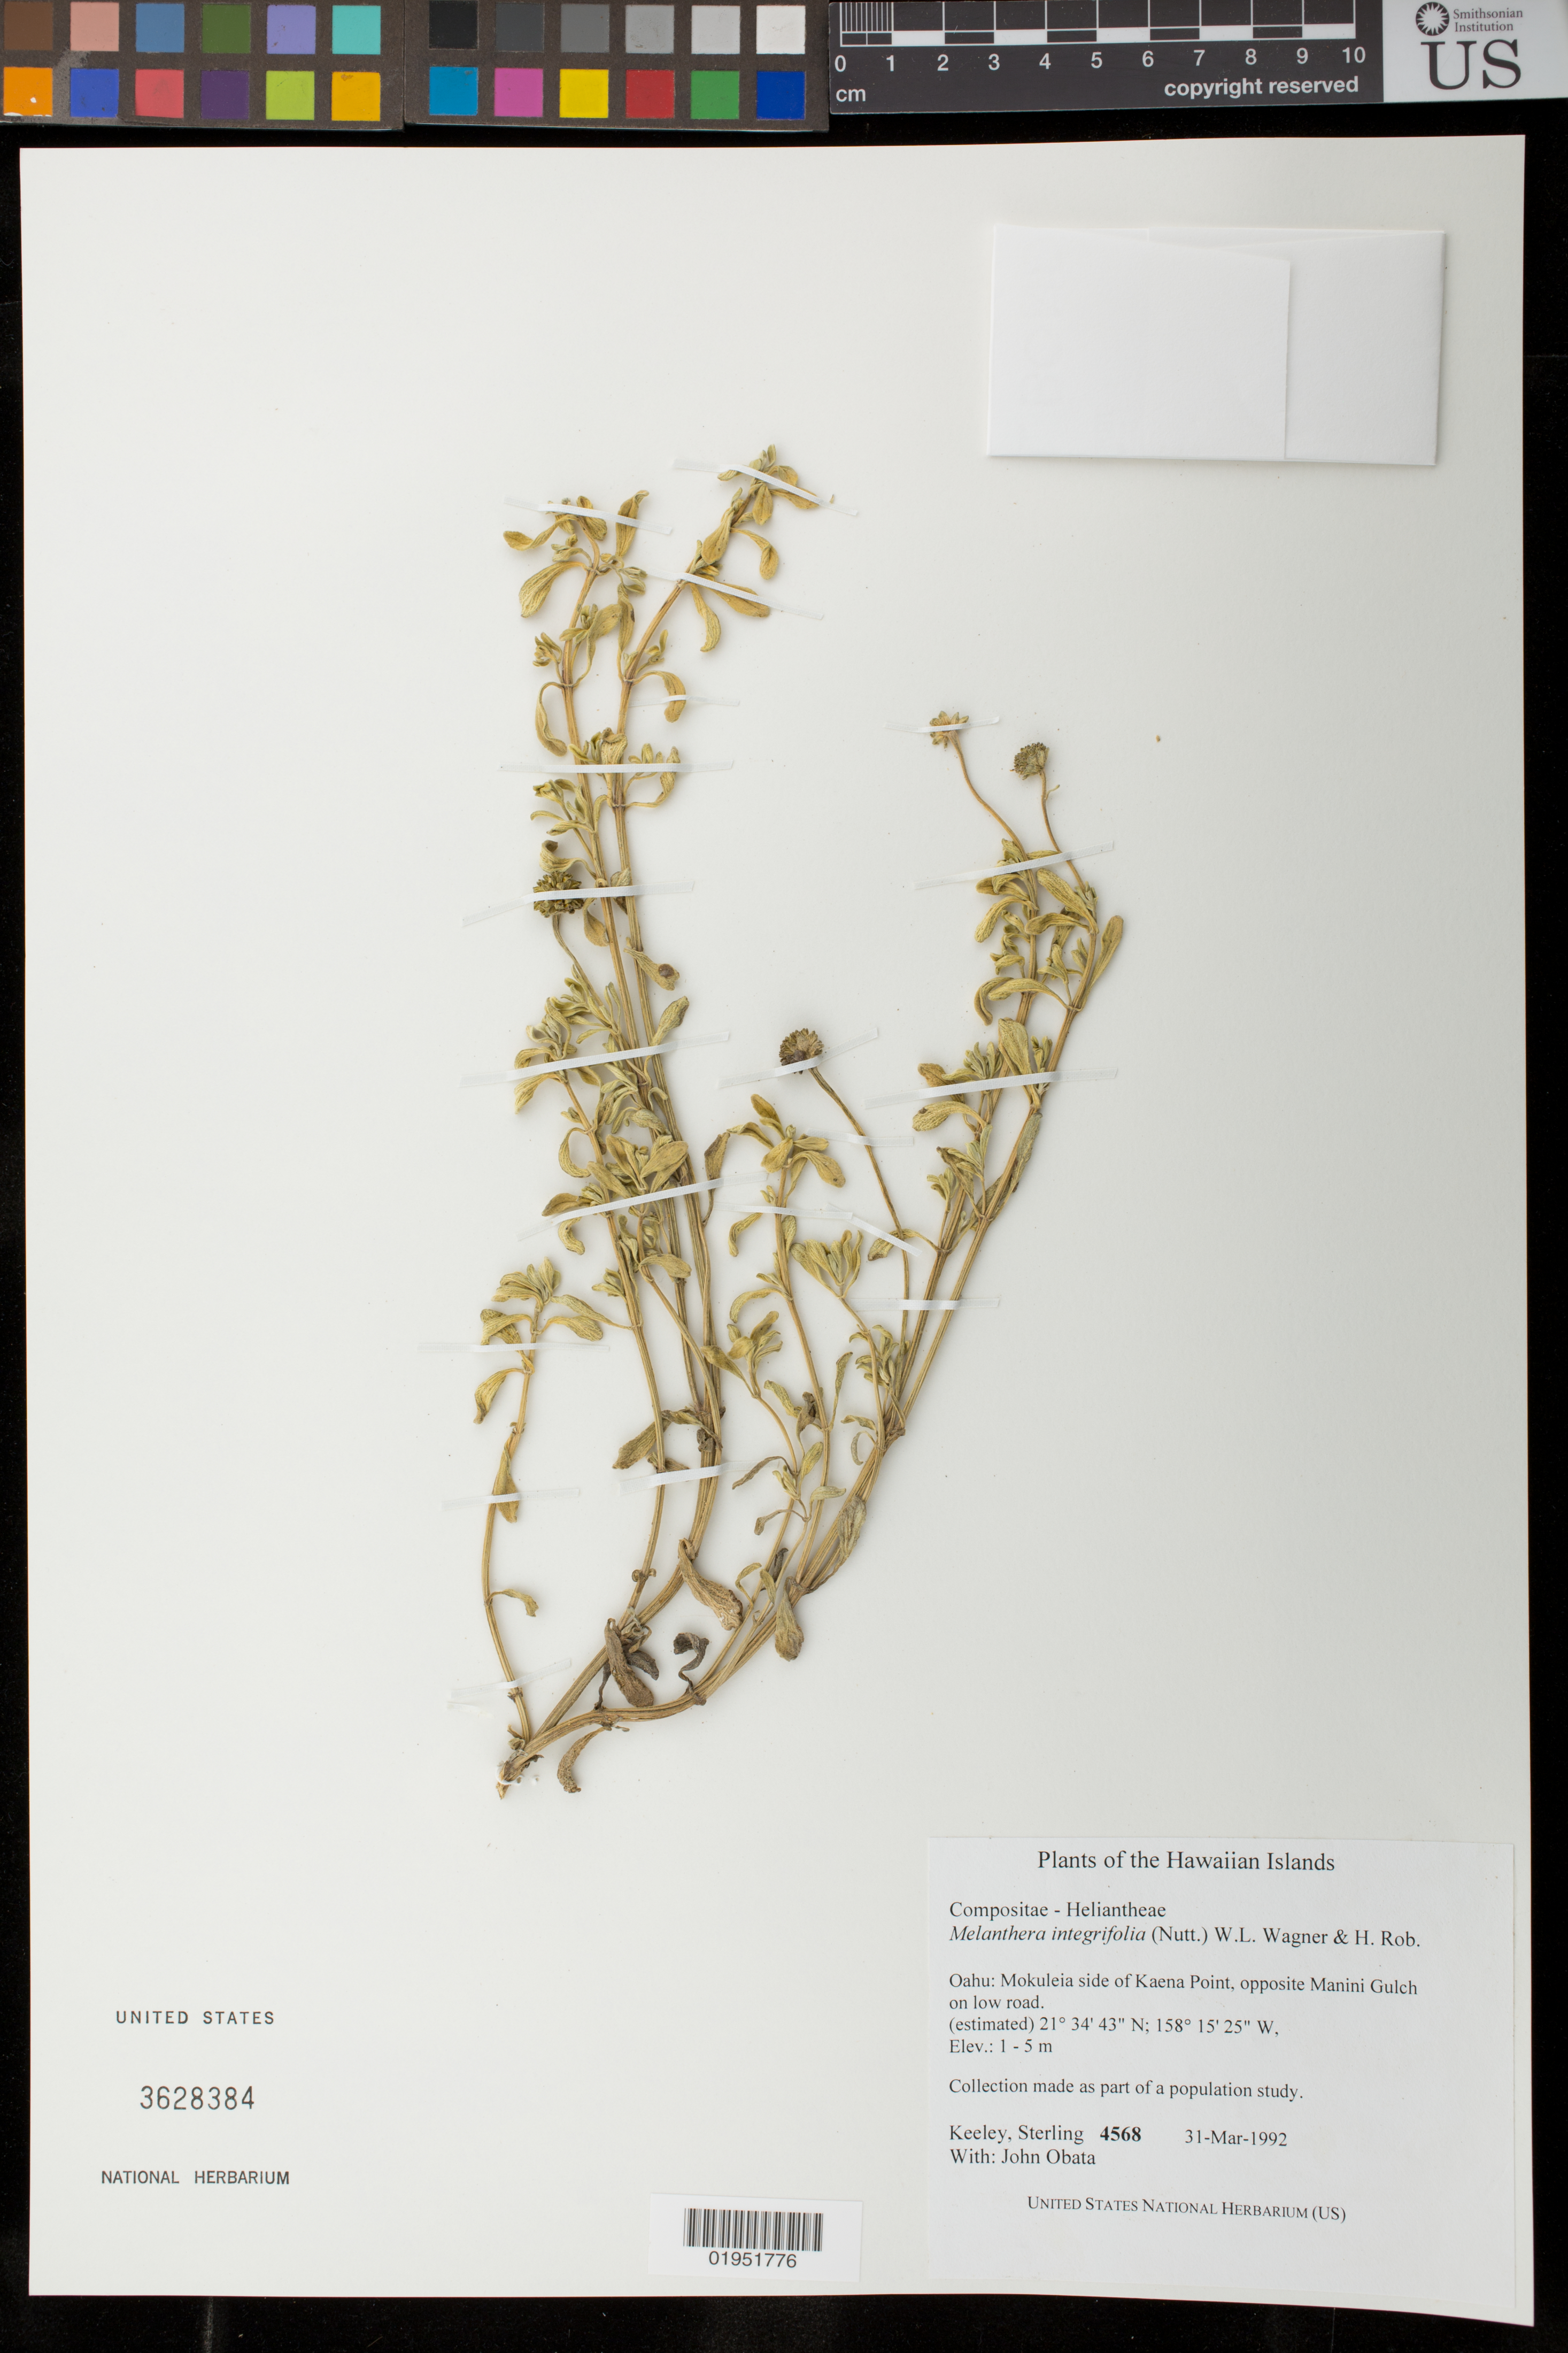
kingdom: Plantae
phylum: Tracheophyta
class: Magnoliopsida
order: Asterales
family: Asteraceae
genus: Wollastonia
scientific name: Wollastonia integrifolia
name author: (Nutt.) Orchard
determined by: Wagner, W. L., (BOT), Smithsonian Institution - National Museum of Natural History (UNITED STATES)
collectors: S. Keeley & J. Obata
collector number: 4568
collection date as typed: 31 Mar 1992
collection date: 1992-03-31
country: United States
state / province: Hawaii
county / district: Honolulu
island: Oahu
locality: Mokuleia side of Kaena Point, opposite Manini Gulch on low road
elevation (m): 2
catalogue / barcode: US 3628384